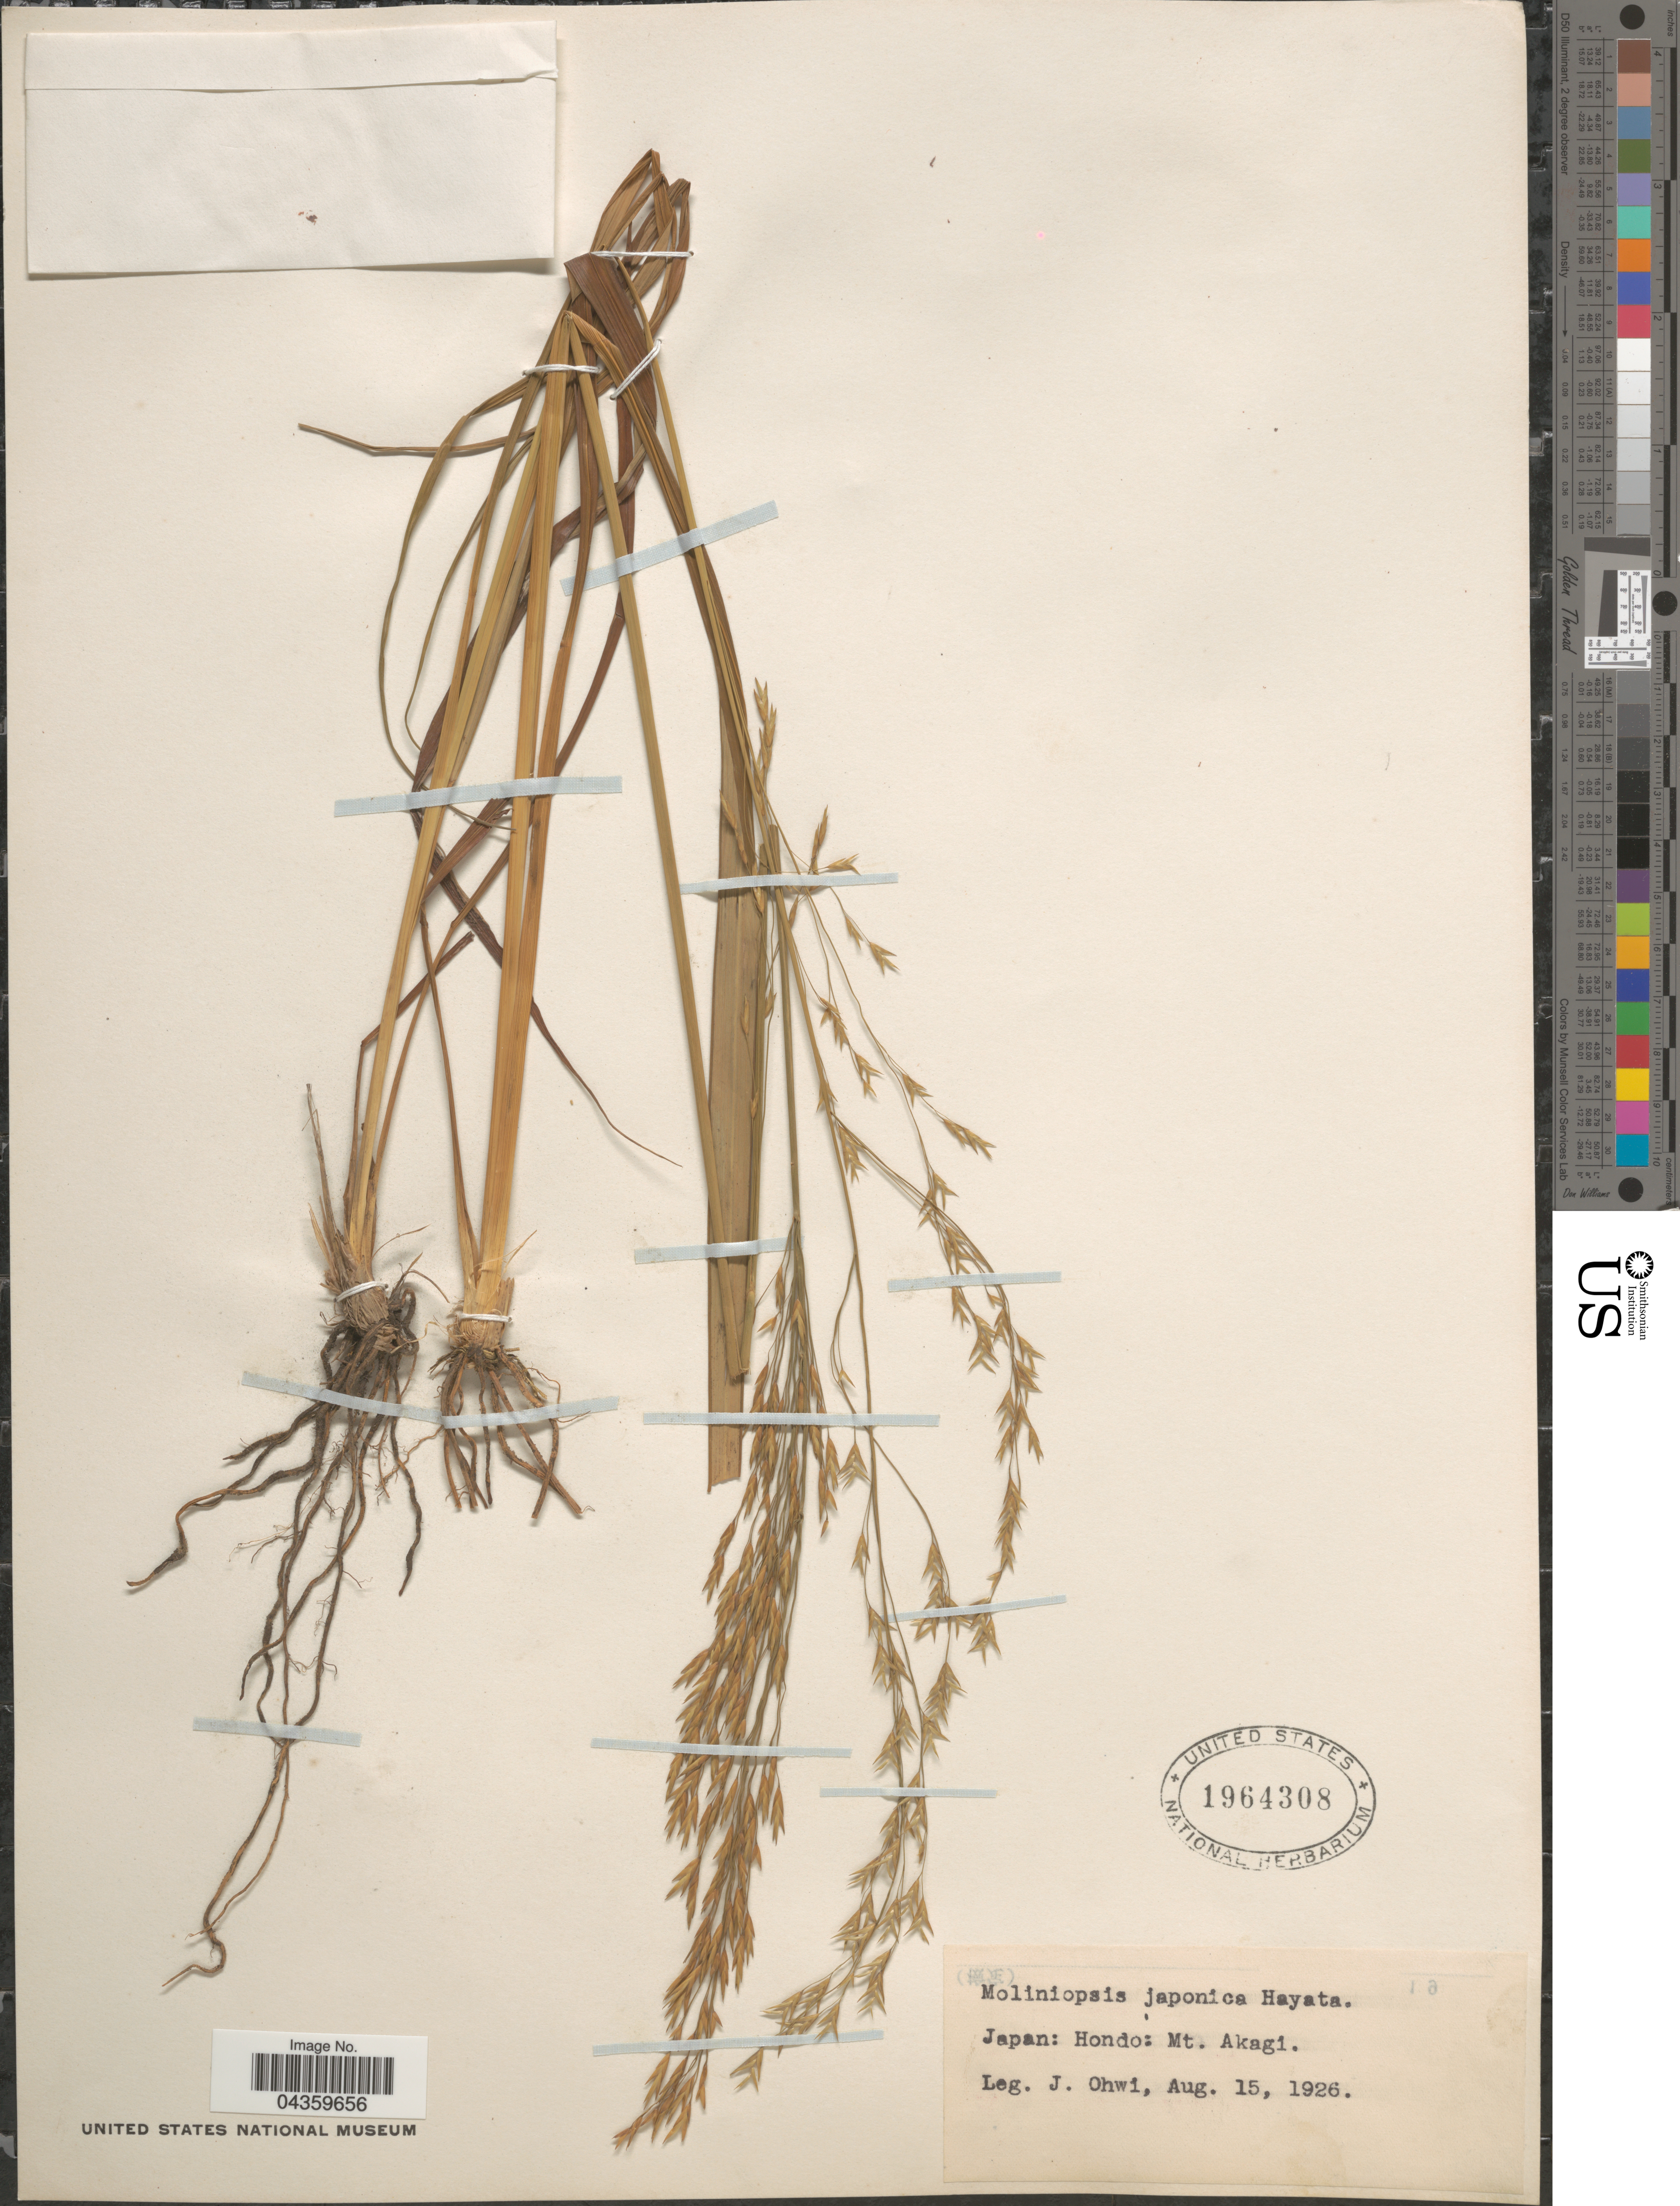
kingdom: Plantae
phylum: Tracheophyta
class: Liliopsida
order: Poales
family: Poaceae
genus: Molinia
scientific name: Molinia japonica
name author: Hack.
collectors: J. Ohwi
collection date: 1926-08-15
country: Japan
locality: Hondo: Mt. Akagi.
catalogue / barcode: US 1964308